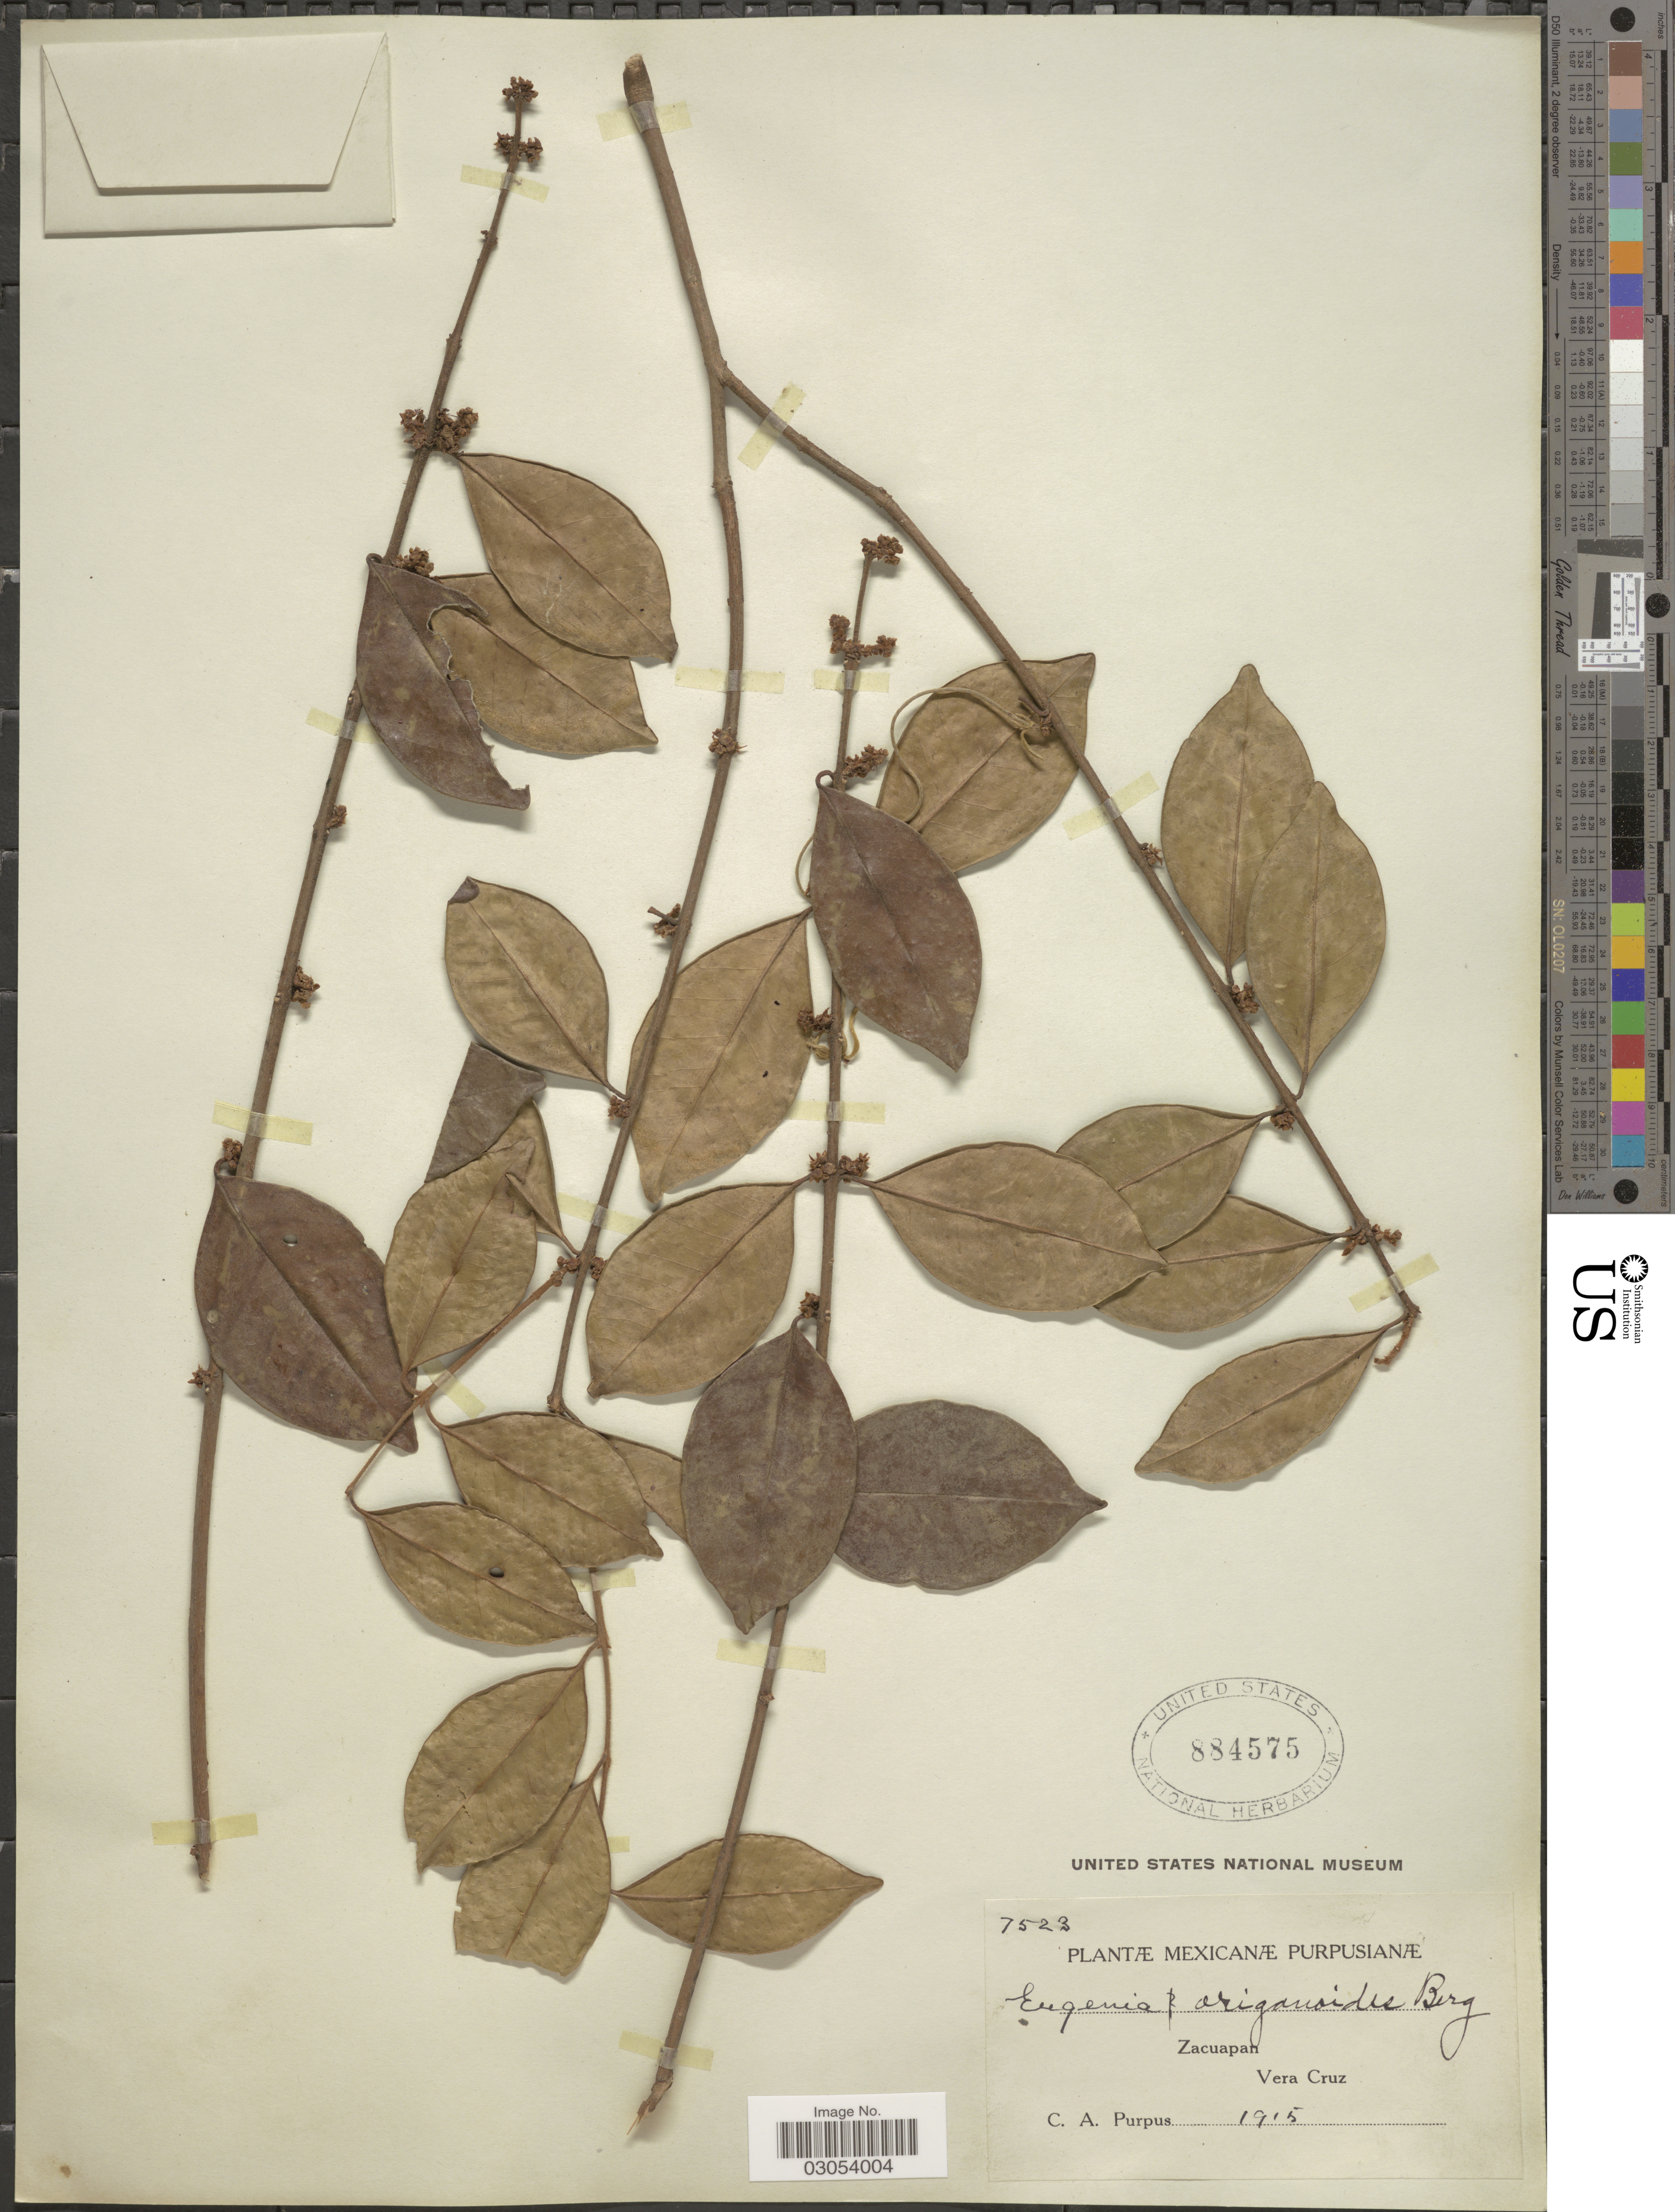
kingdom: Plantae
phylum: Tracheophyta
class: Magnoliopsida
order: Myrtales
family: Myrtaceae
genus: Eugenia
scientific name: Eugenia origanoides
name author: O. Berg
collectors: C. A. Purpus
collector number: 7523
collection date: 1915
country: Mexico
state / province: Veracruz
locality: Zacuapan. Vera Cruz.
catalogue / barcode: US 884575